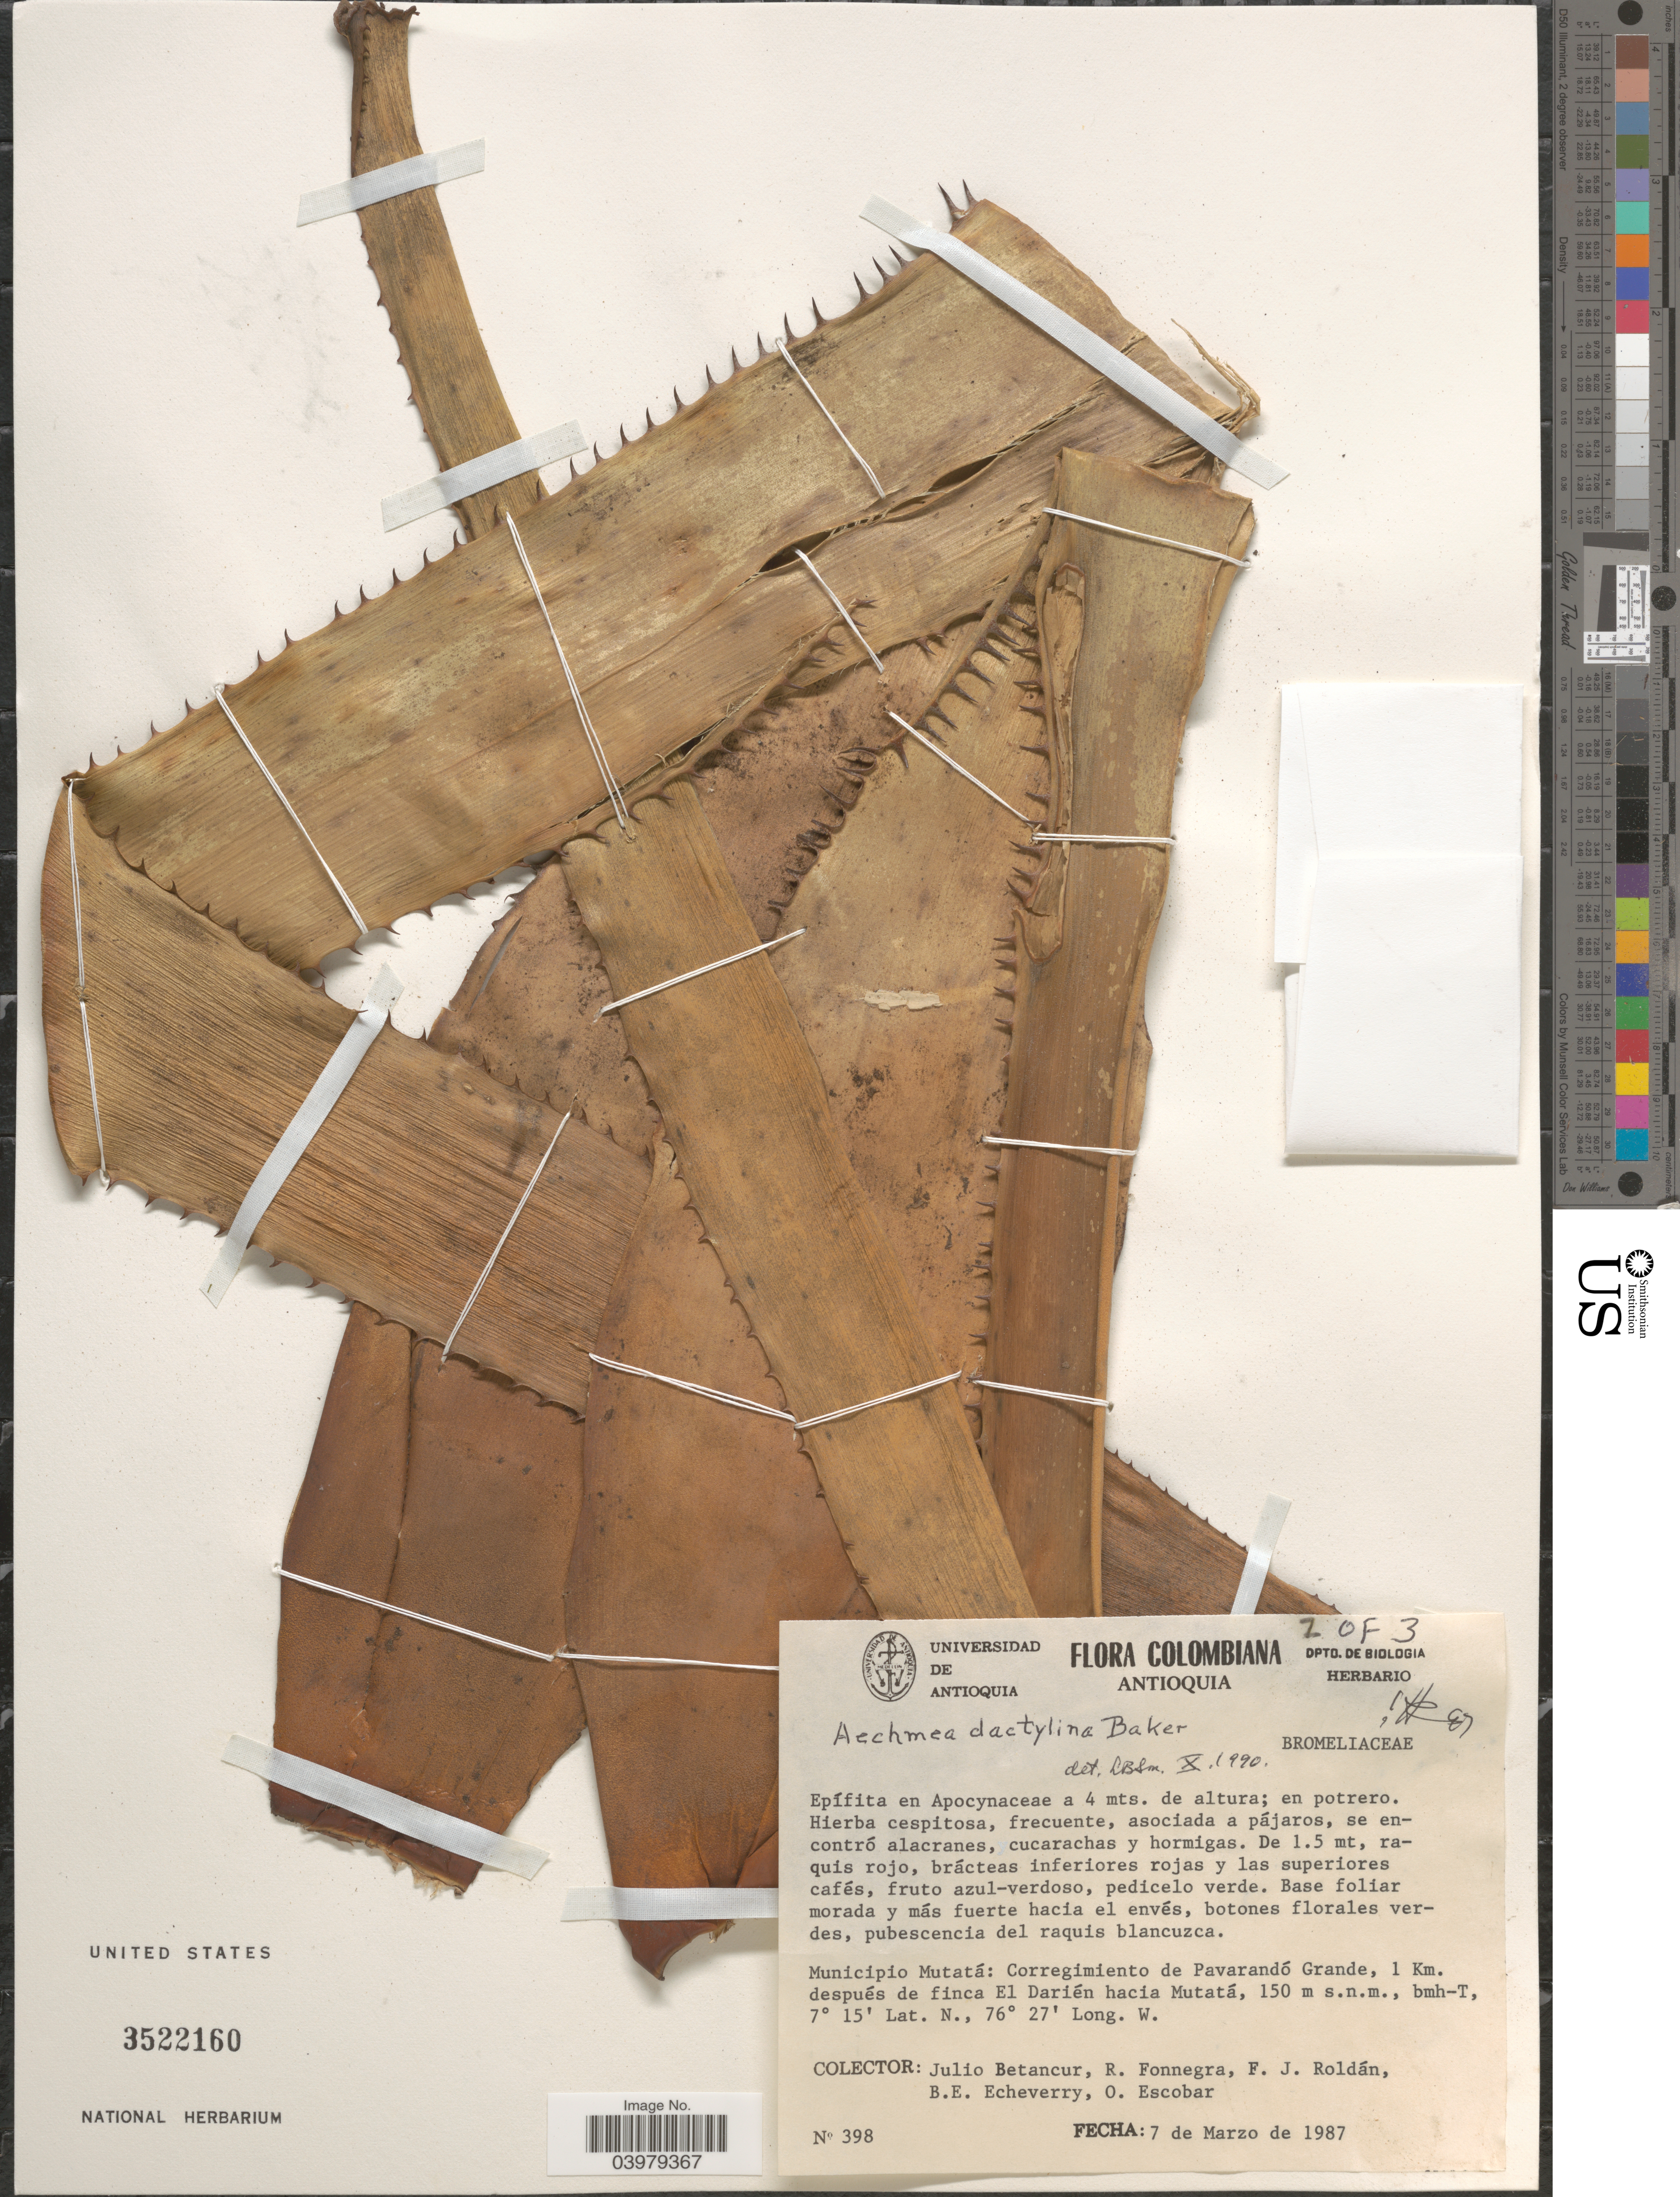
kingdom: Plantae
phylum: Tracheophyta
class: Liliopsida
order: Poales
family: Bromeliaceae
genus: Aechmea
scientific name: Aechmea dactylina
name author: Baker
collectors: J. Betancur, R. Fonnegra G., F. J. Roldán, B. Echeverry & O. Escobar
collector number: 398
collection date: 1987-03-07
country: Colombia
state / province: Antioquia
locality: Municipio Mutatá: Corregimiento de Pavarandó Grande, 1 Km. después de finca El Darién hacia Mutatá.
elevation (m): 150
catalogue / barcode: US 3522160